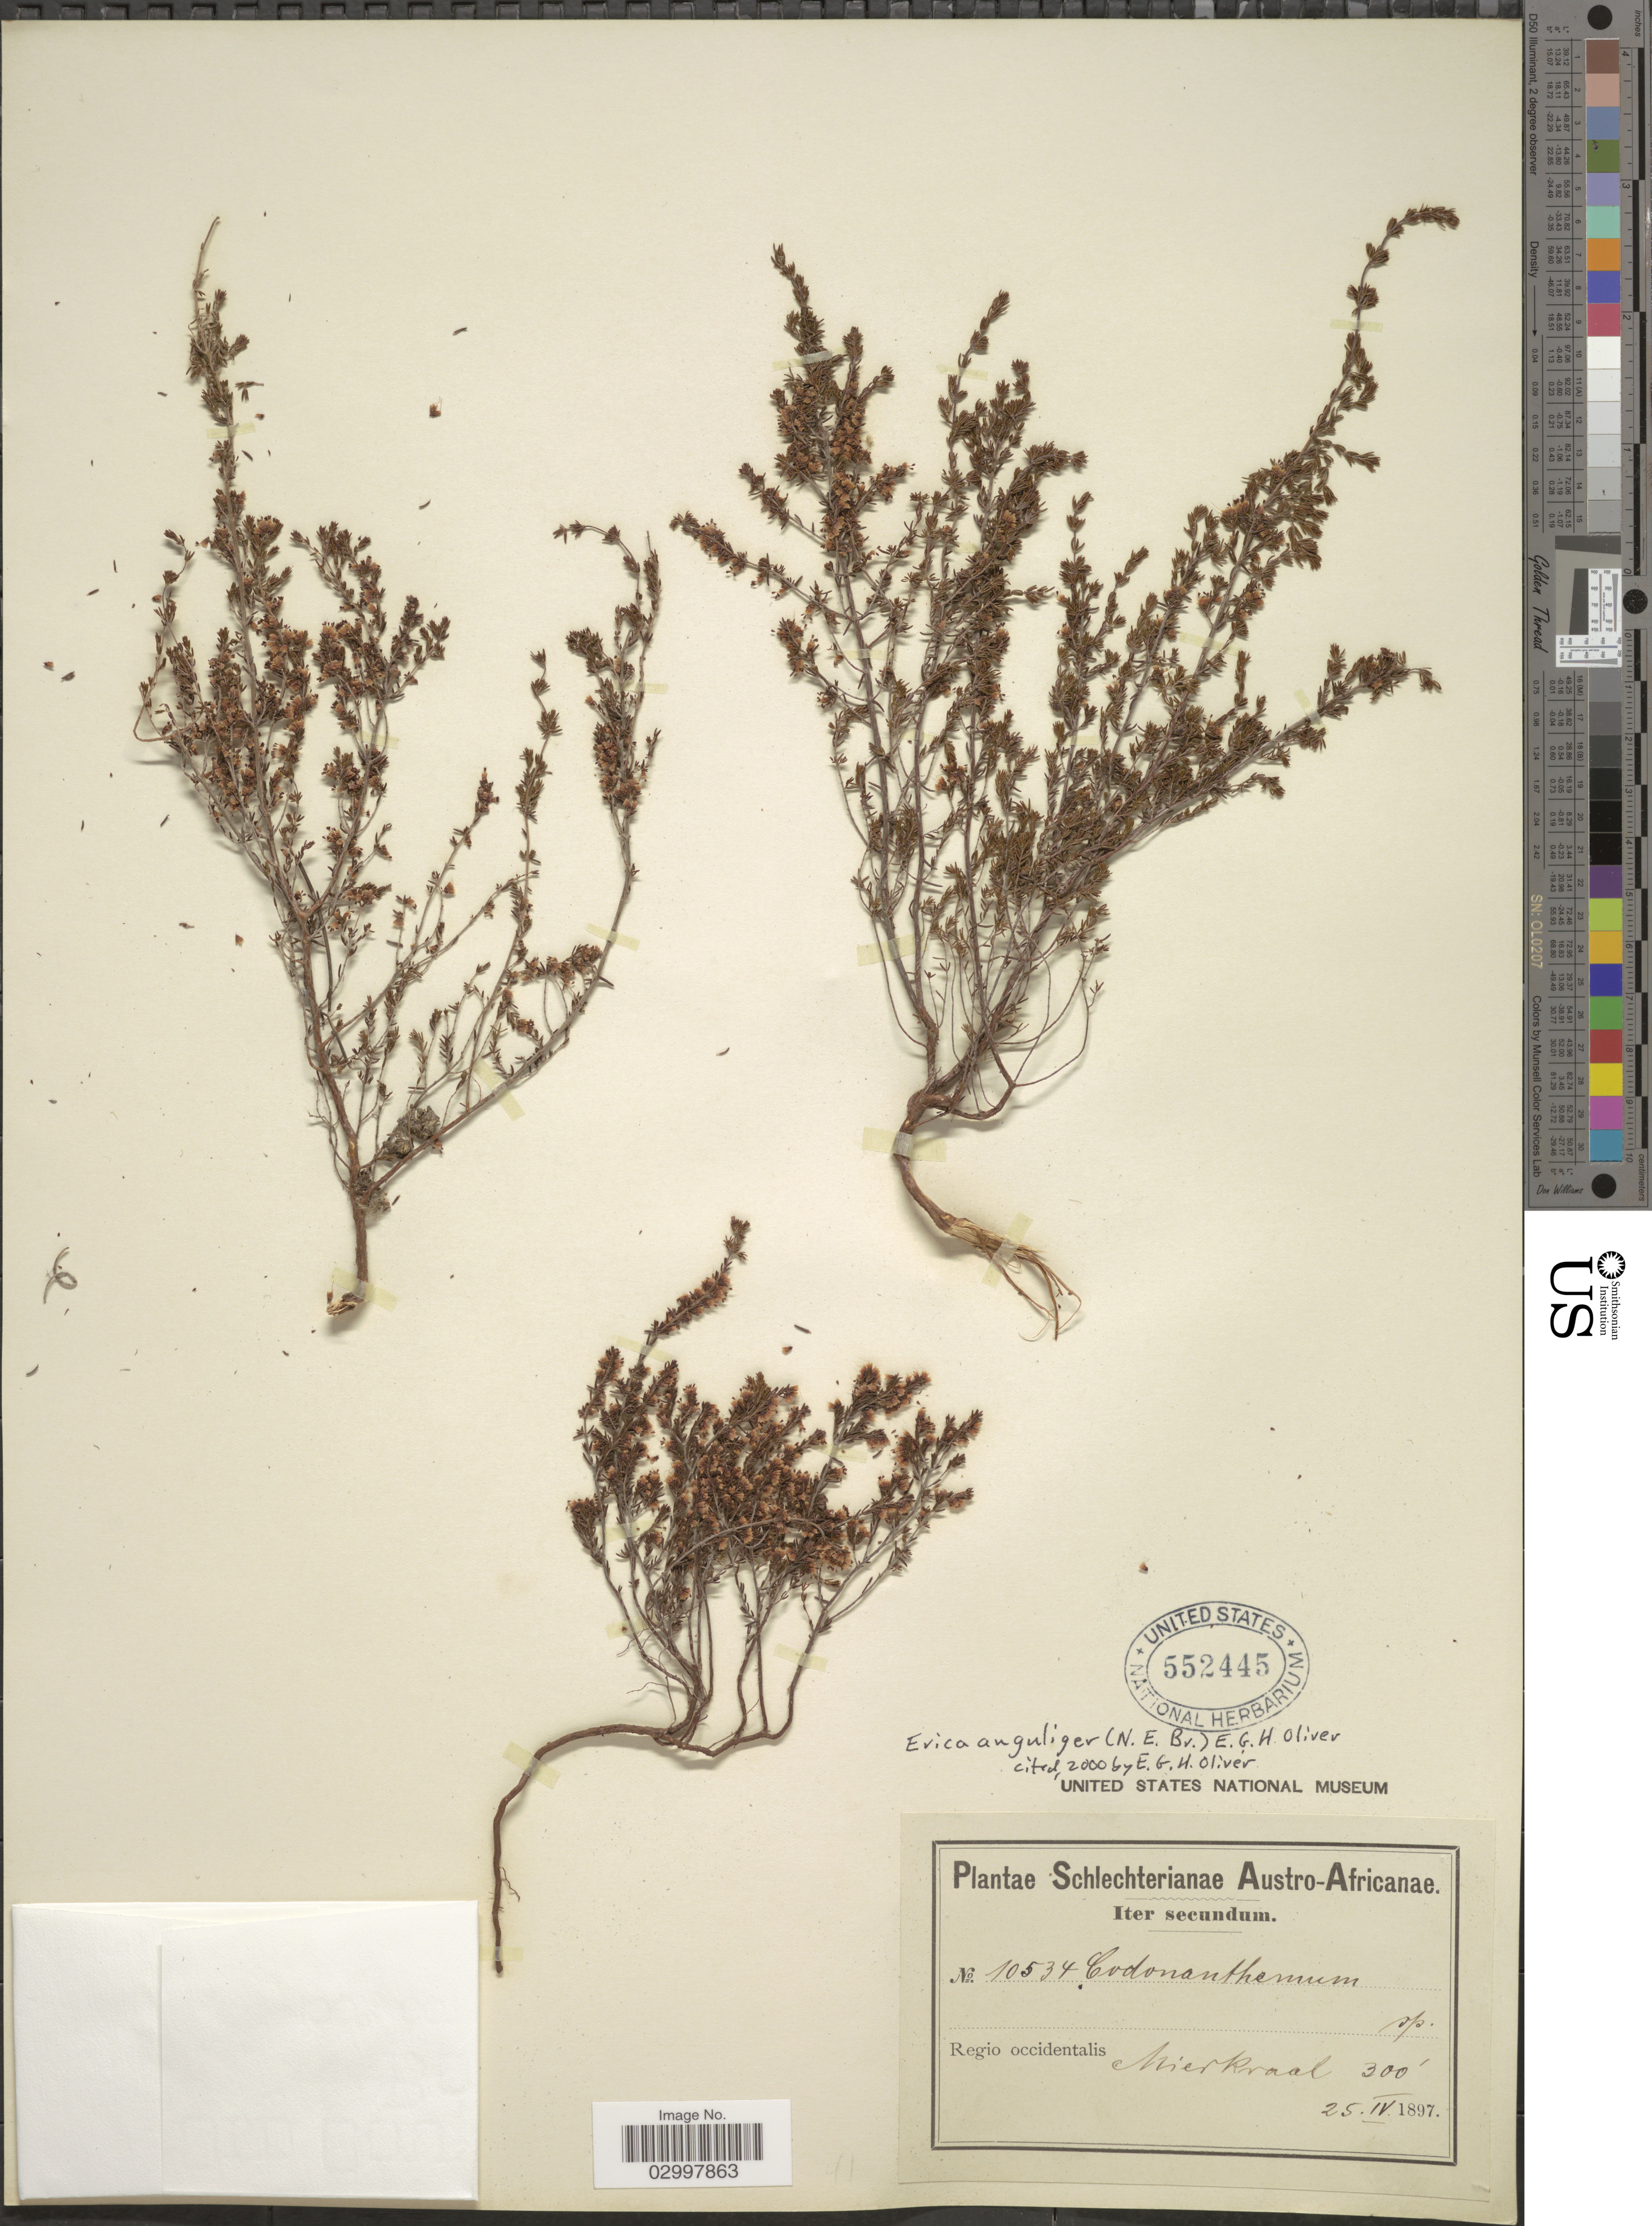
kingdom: Plantae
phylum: Tracheophyta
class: Magnoliopsida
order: Ericales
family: Ericaceae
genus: Erica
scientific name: Erica anguliger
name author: (N.E. Br.) E.G.H. Oliv.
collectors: Schlechter, --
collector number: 10534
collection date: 1897-04-25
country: South Africa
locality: Austro-Africanae. Regio occidentalis Mierkraal.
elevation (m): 91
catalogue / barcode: US 552445